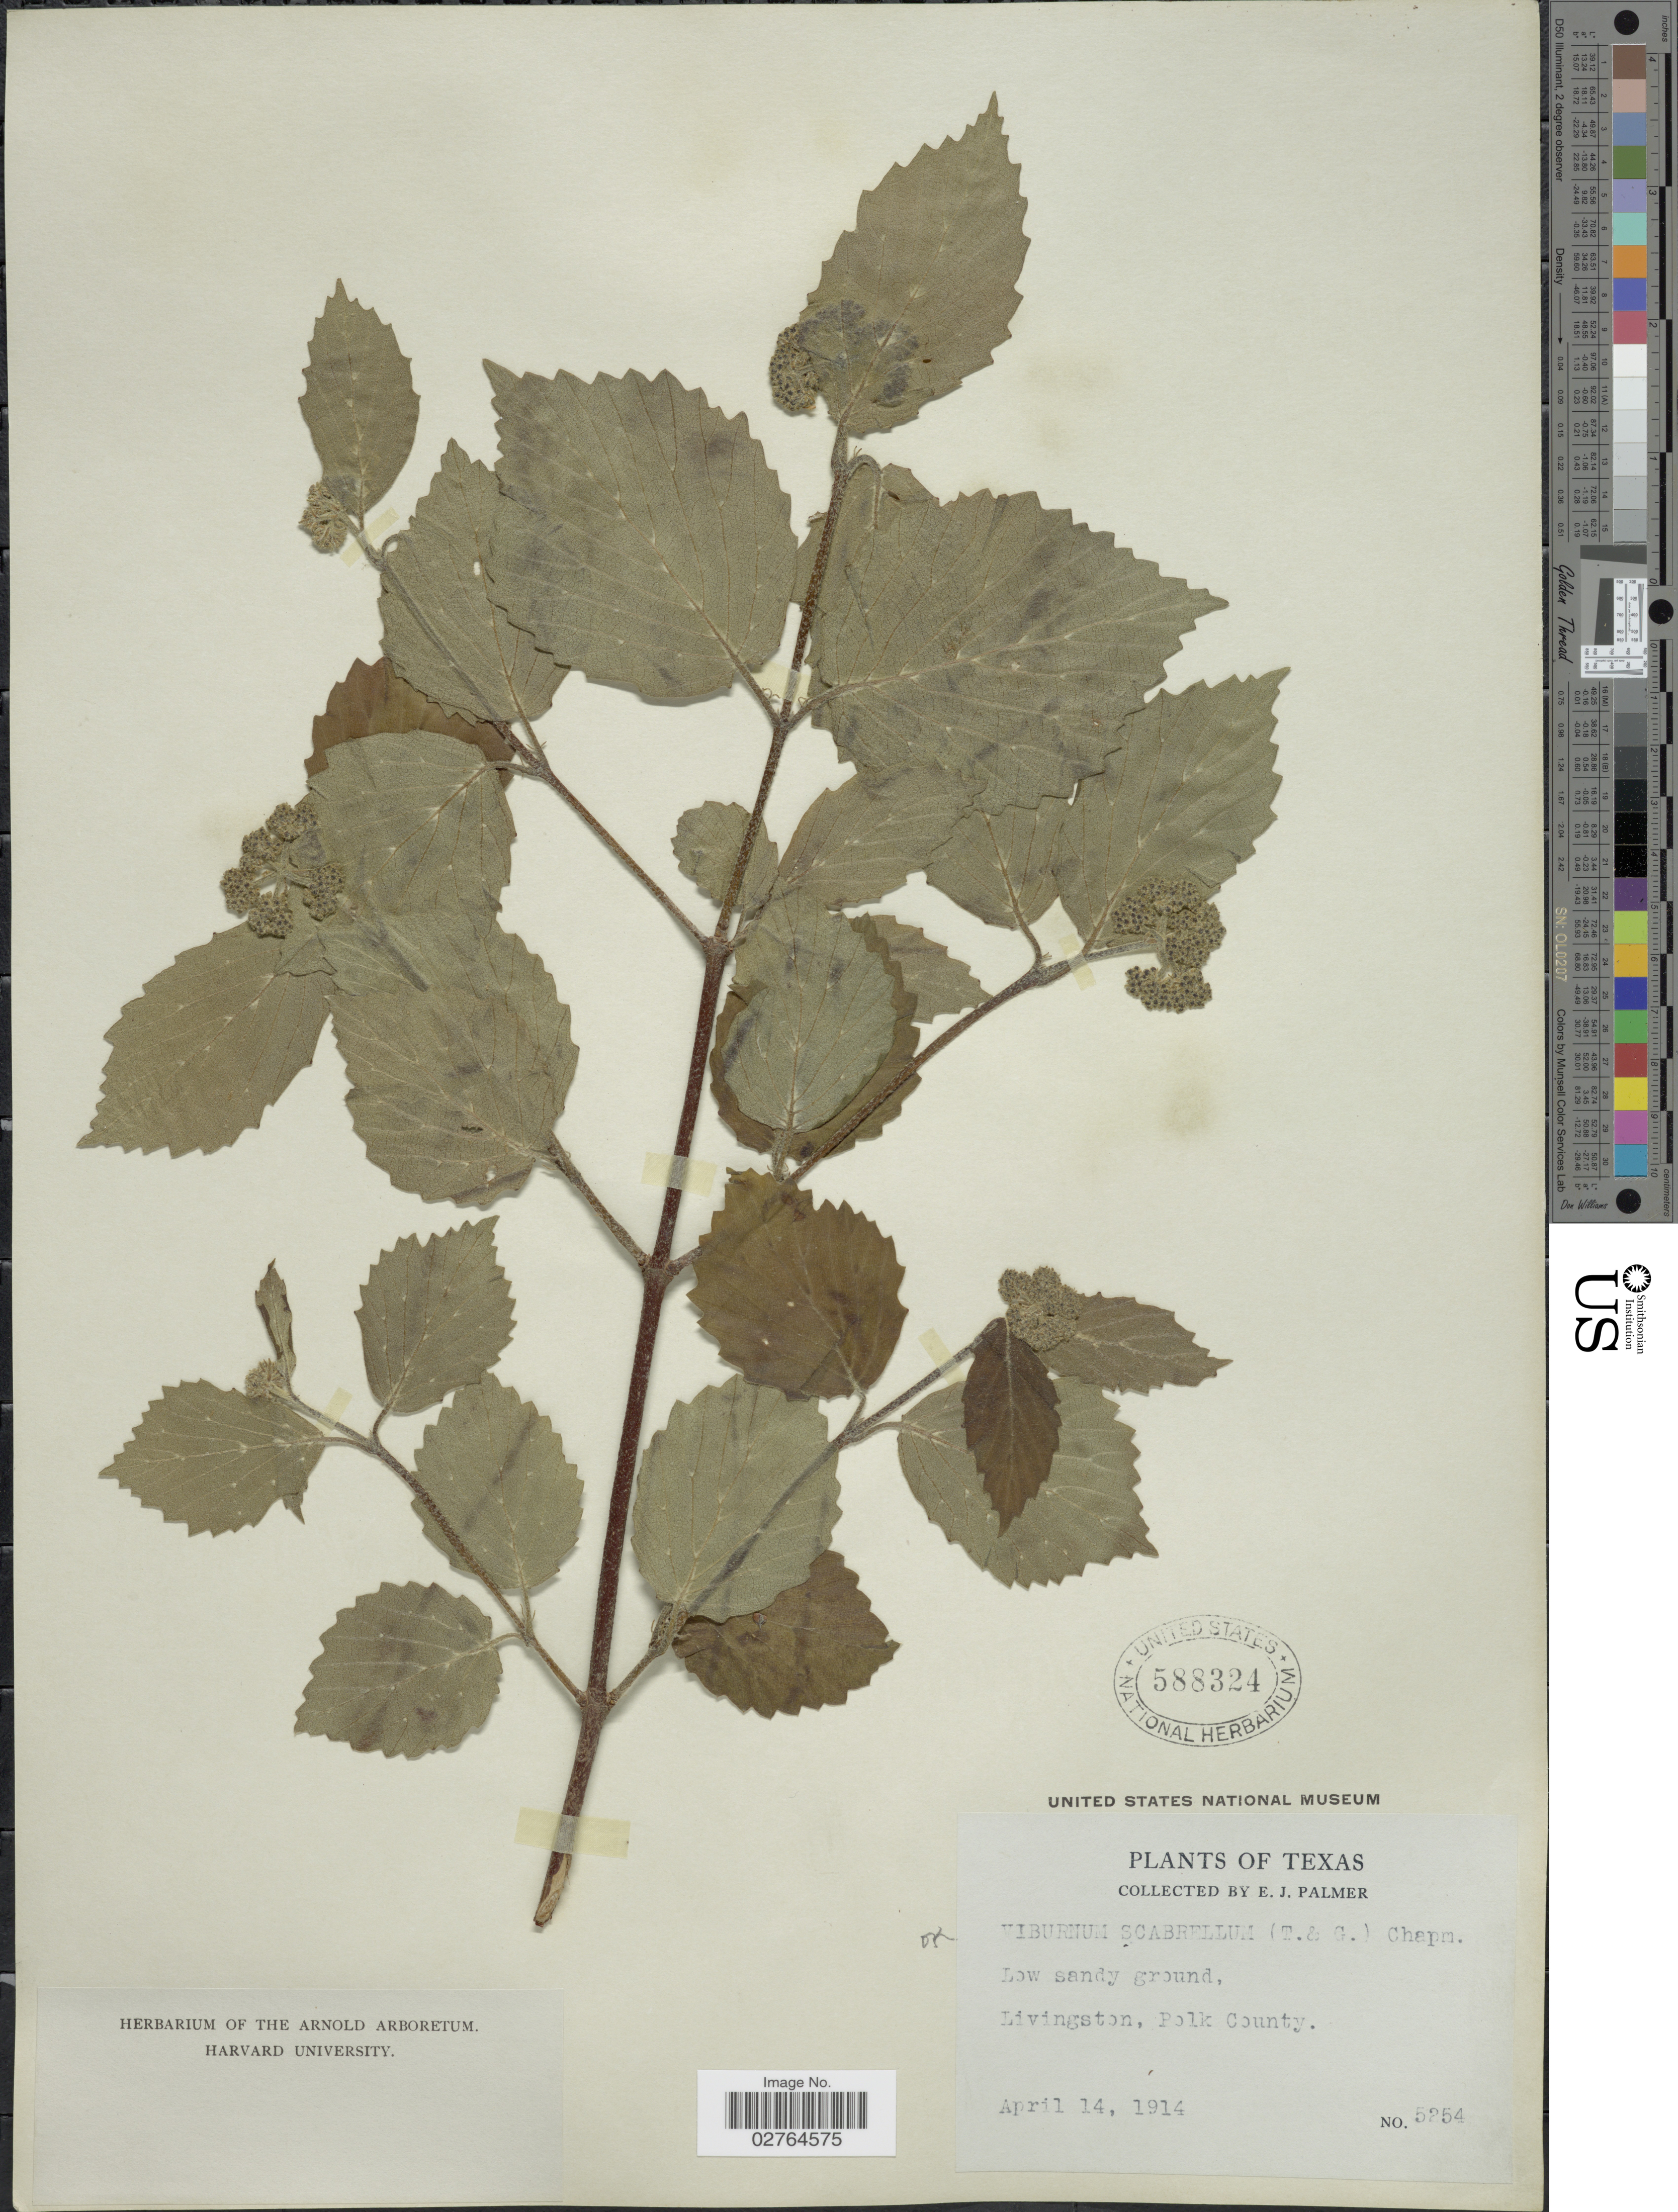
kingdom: Plantae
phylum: Tracheophyta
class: Magnoliopsida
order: Dipsacales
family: Viburnaceae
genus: Viburnum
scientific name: Viburnum scabrellum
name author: (Torr. & A. Gray) Chapm.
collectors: E. J. Palmer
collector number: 5254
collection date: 1914-04-14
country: United States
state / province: Texas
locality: Livingston, Polk County.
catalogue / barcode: US 588324